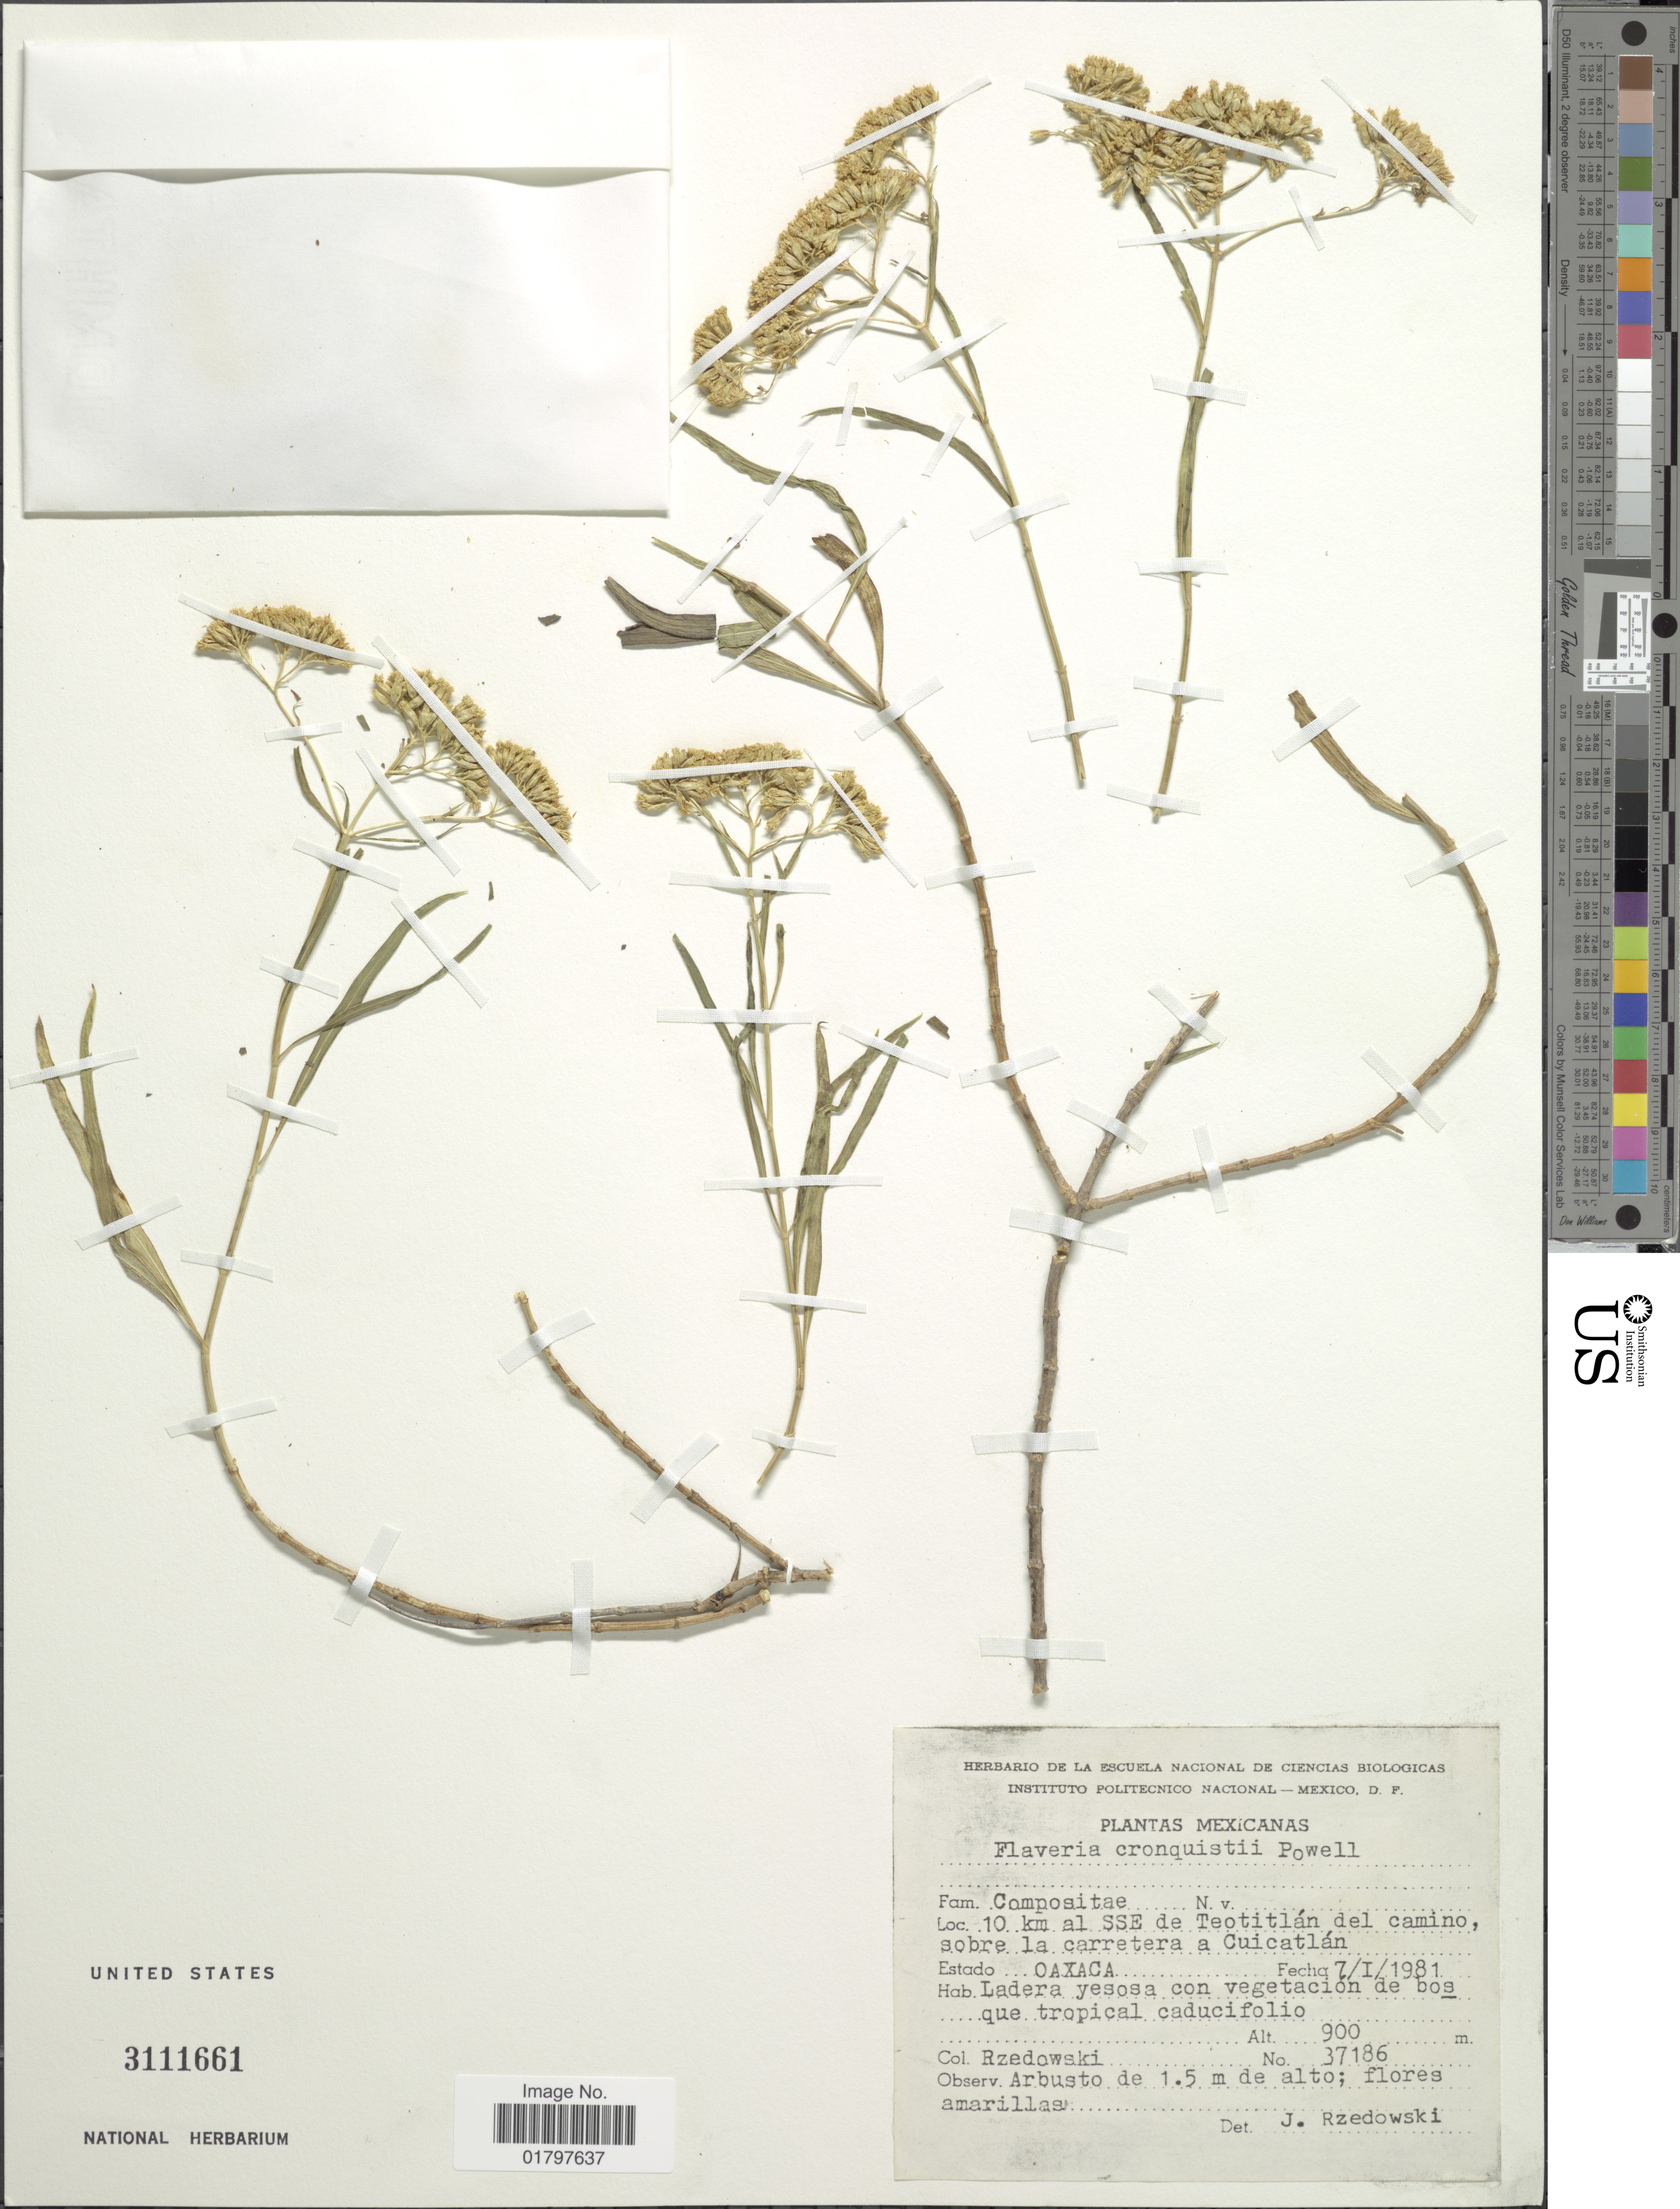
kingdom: Plantae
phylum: Tracheophyta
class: Magnoliopsida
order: Asterales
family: Asteraceae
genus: Flaveria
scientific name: Flaveria cronquistii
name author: A.M. Powell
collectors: Rzedowski, --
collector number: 37186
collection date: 1981-01-07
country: Mexico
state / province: Oaxaca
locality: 10 km al SSE de Teotitlán del camino, sobre la carretera a Cuicatlán. Estado Oaxaca.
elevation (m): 900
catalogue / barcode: US 3111661